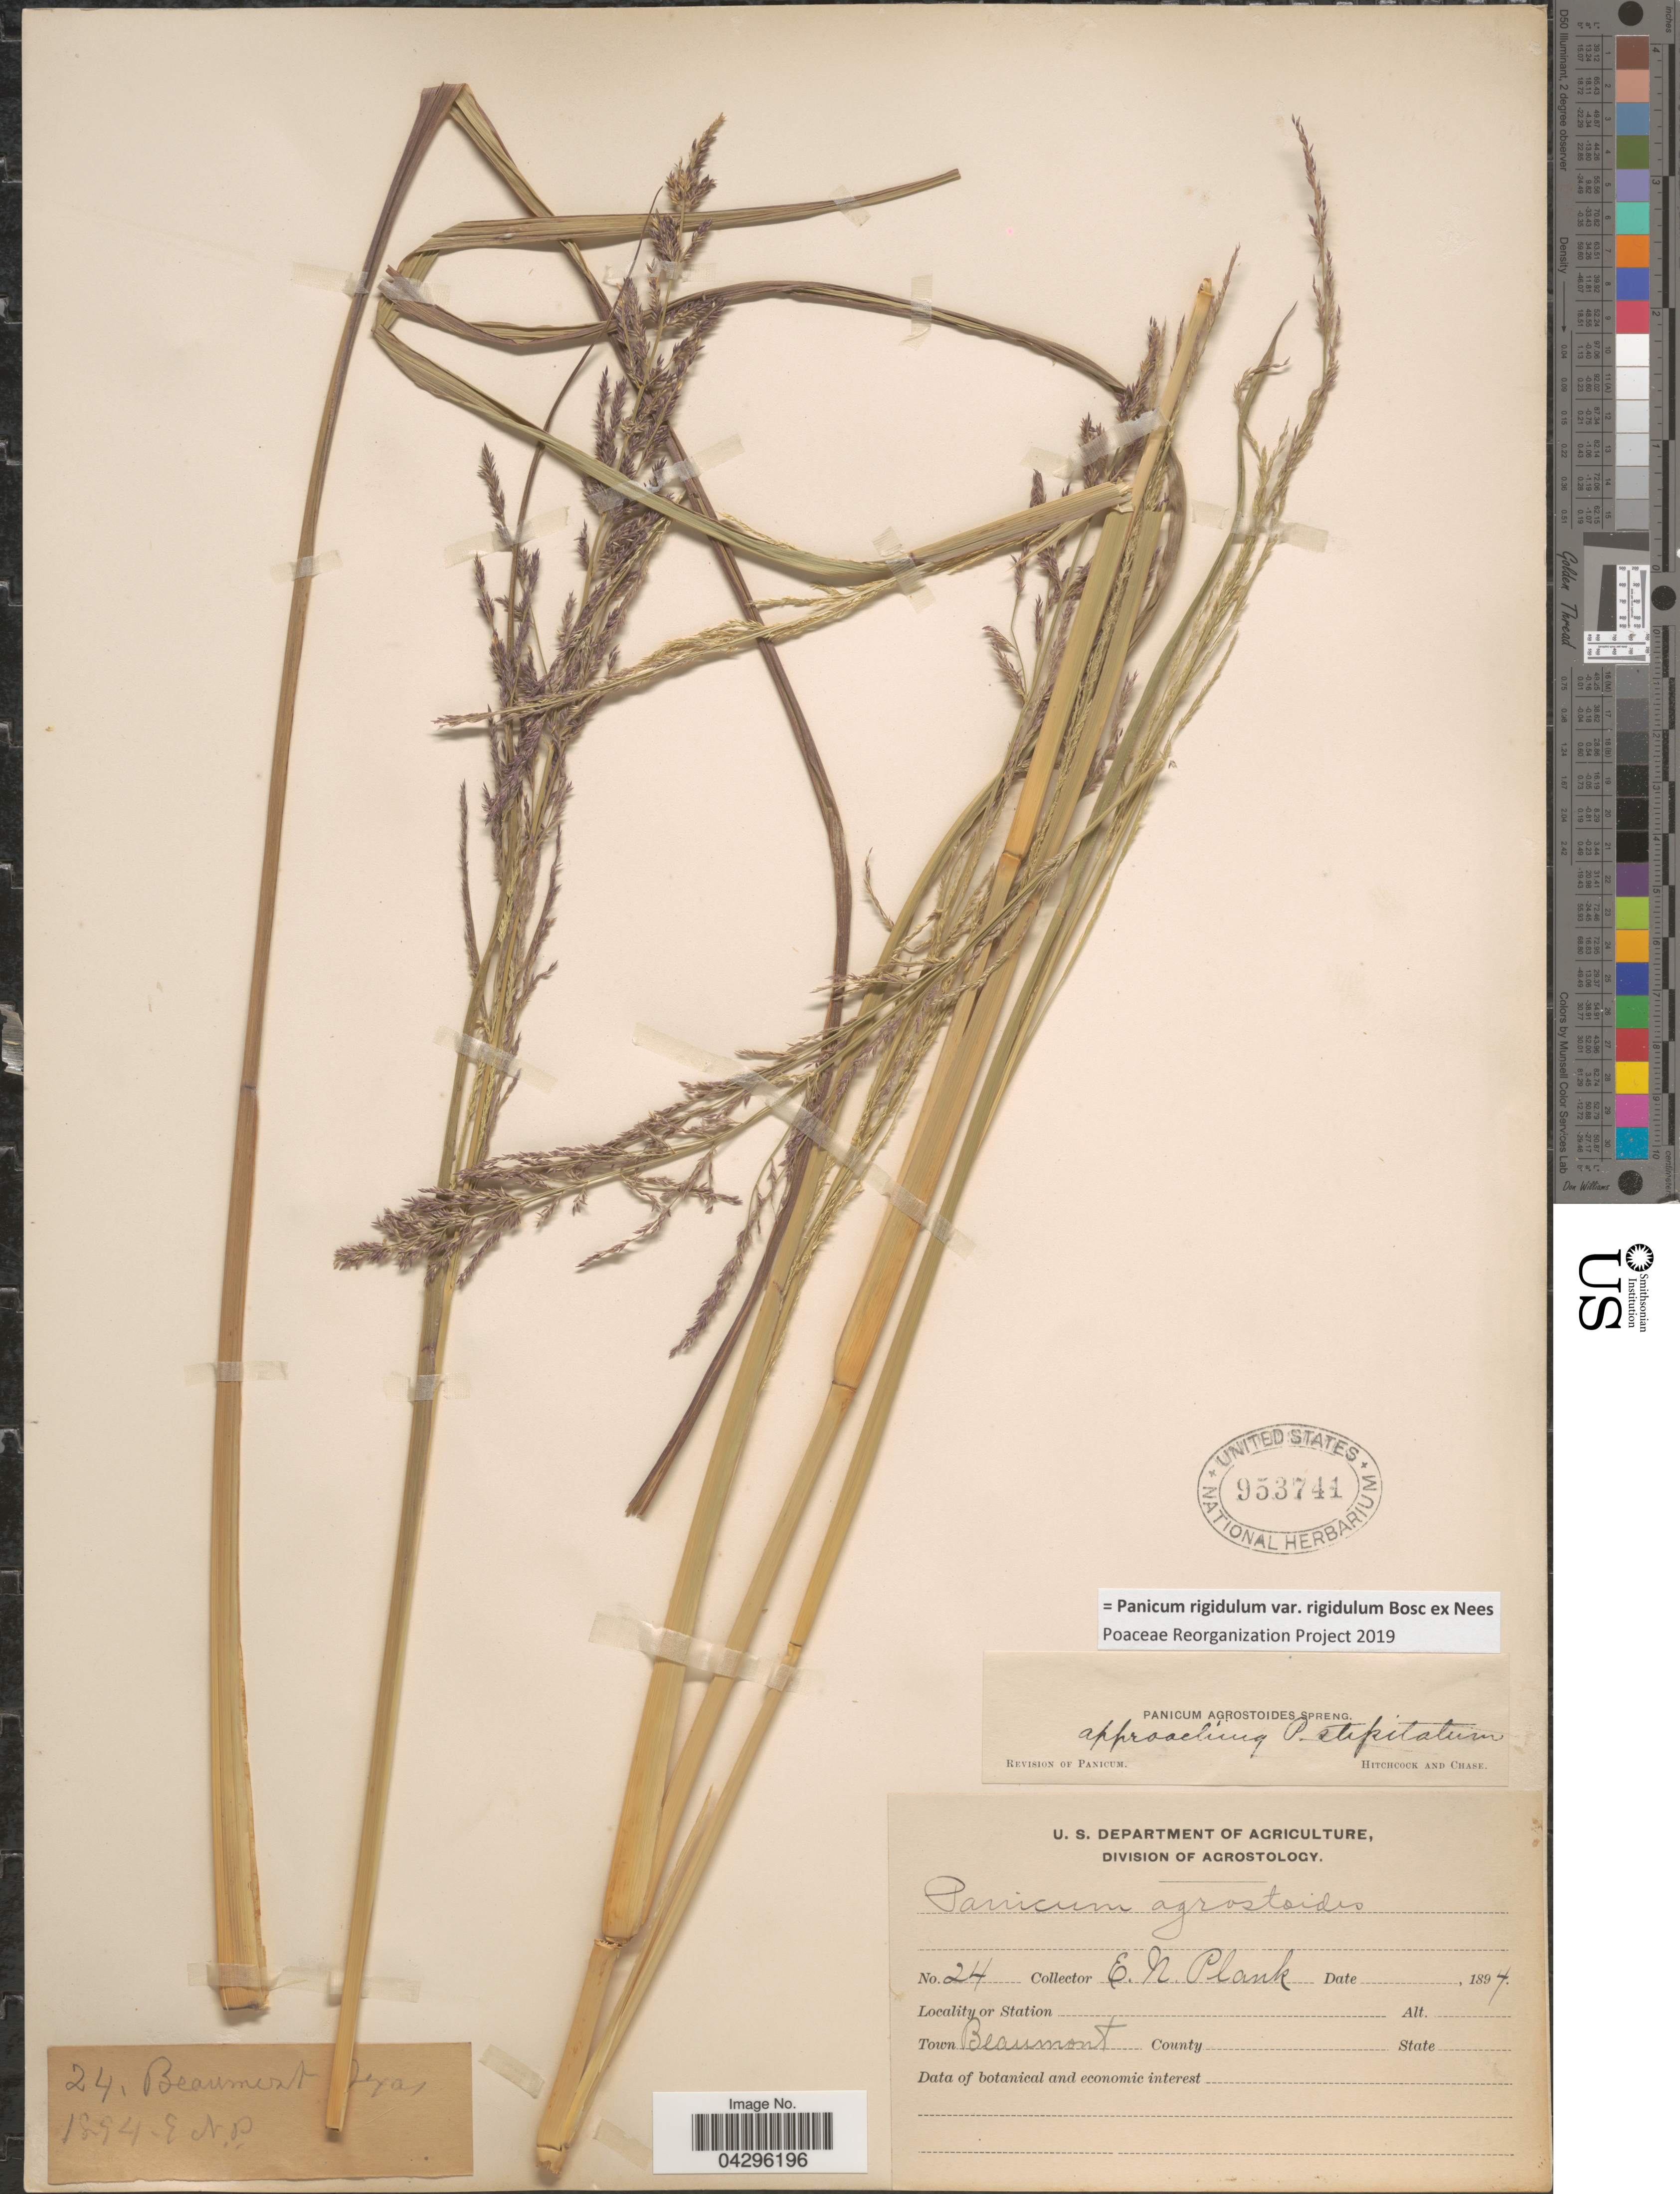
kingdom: Plantae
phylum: Tracheophyta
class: Liliopsida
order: Poales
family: Poaceae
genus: Panicum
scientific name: Panicum rigidulum var. rigidulum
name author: Bosc ex Nees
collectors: E. Plank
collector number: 24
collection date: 1894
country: United States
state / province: Texas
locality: Beaumont. Town Beaumont.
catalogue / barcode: US 953741